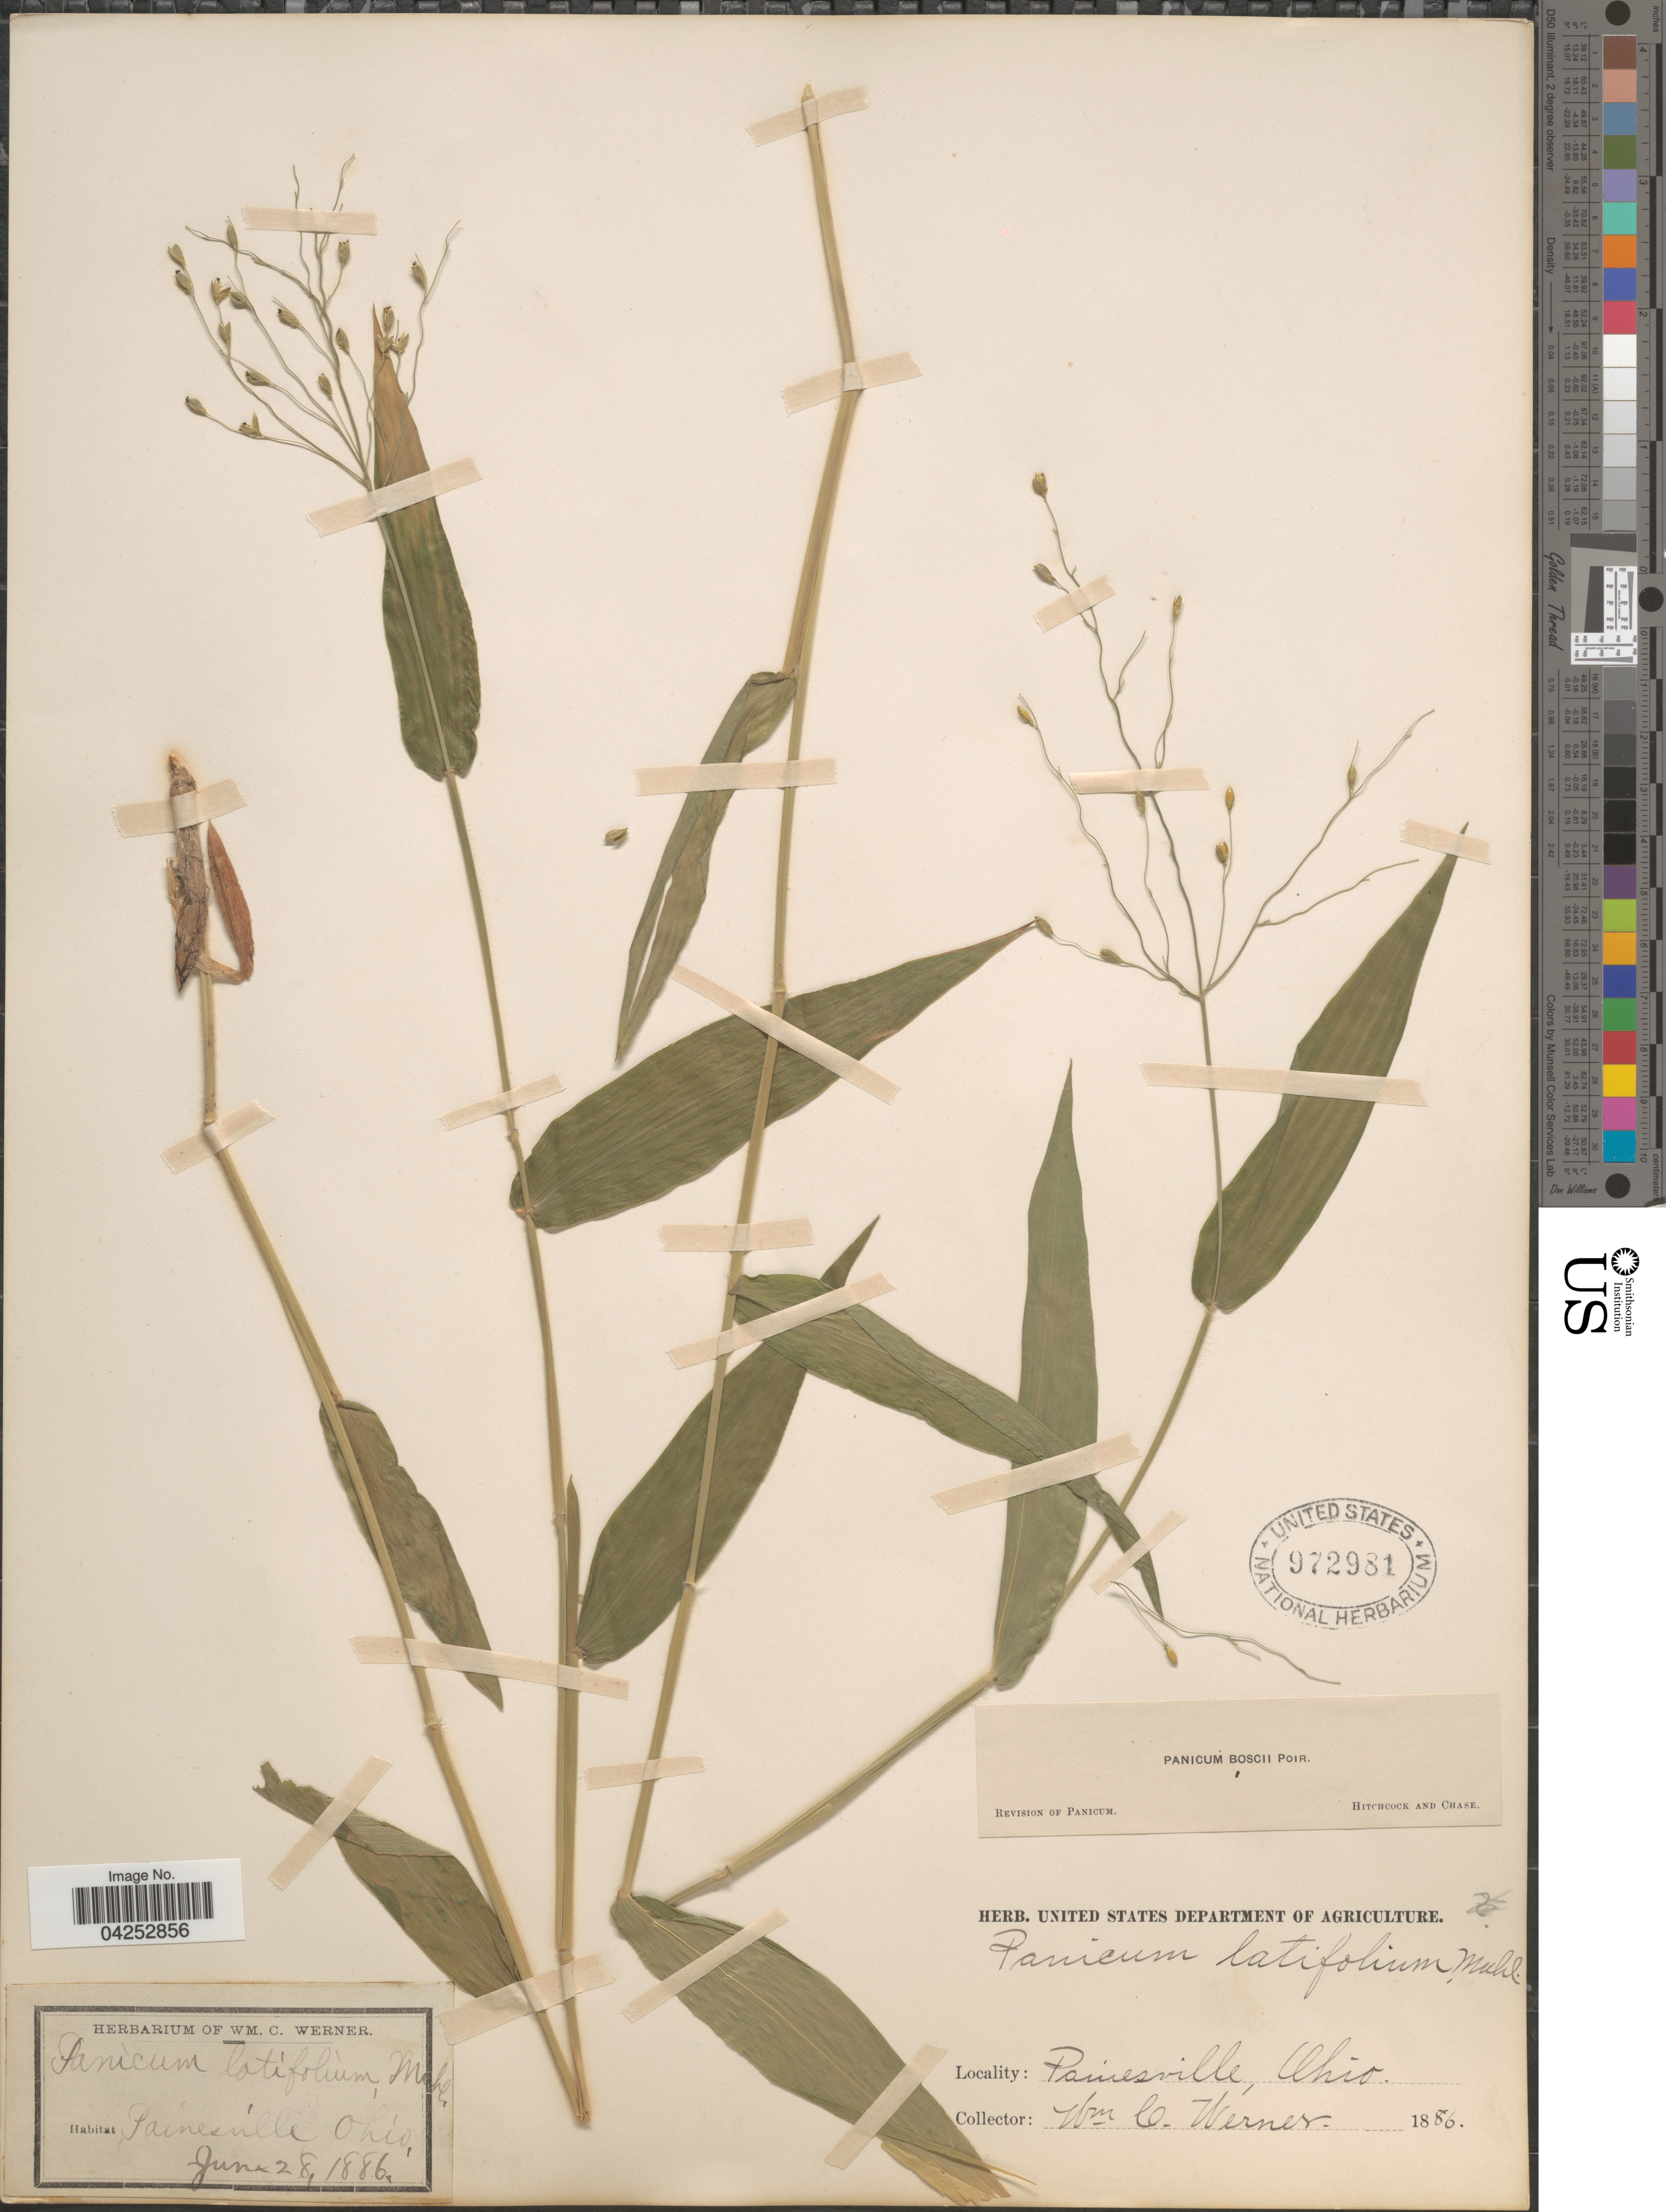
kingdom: Plantae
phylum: Tracheophyta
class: Liliopsida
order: Poales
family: Poaceae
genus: Dichanthelium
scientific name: Dichanthelium boscii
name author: (Poir.) Gould & C.A. Clark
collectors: W. Werner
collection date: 1886-06-28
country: United States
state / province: Ohio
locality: Painesville.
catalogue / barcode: US 972981